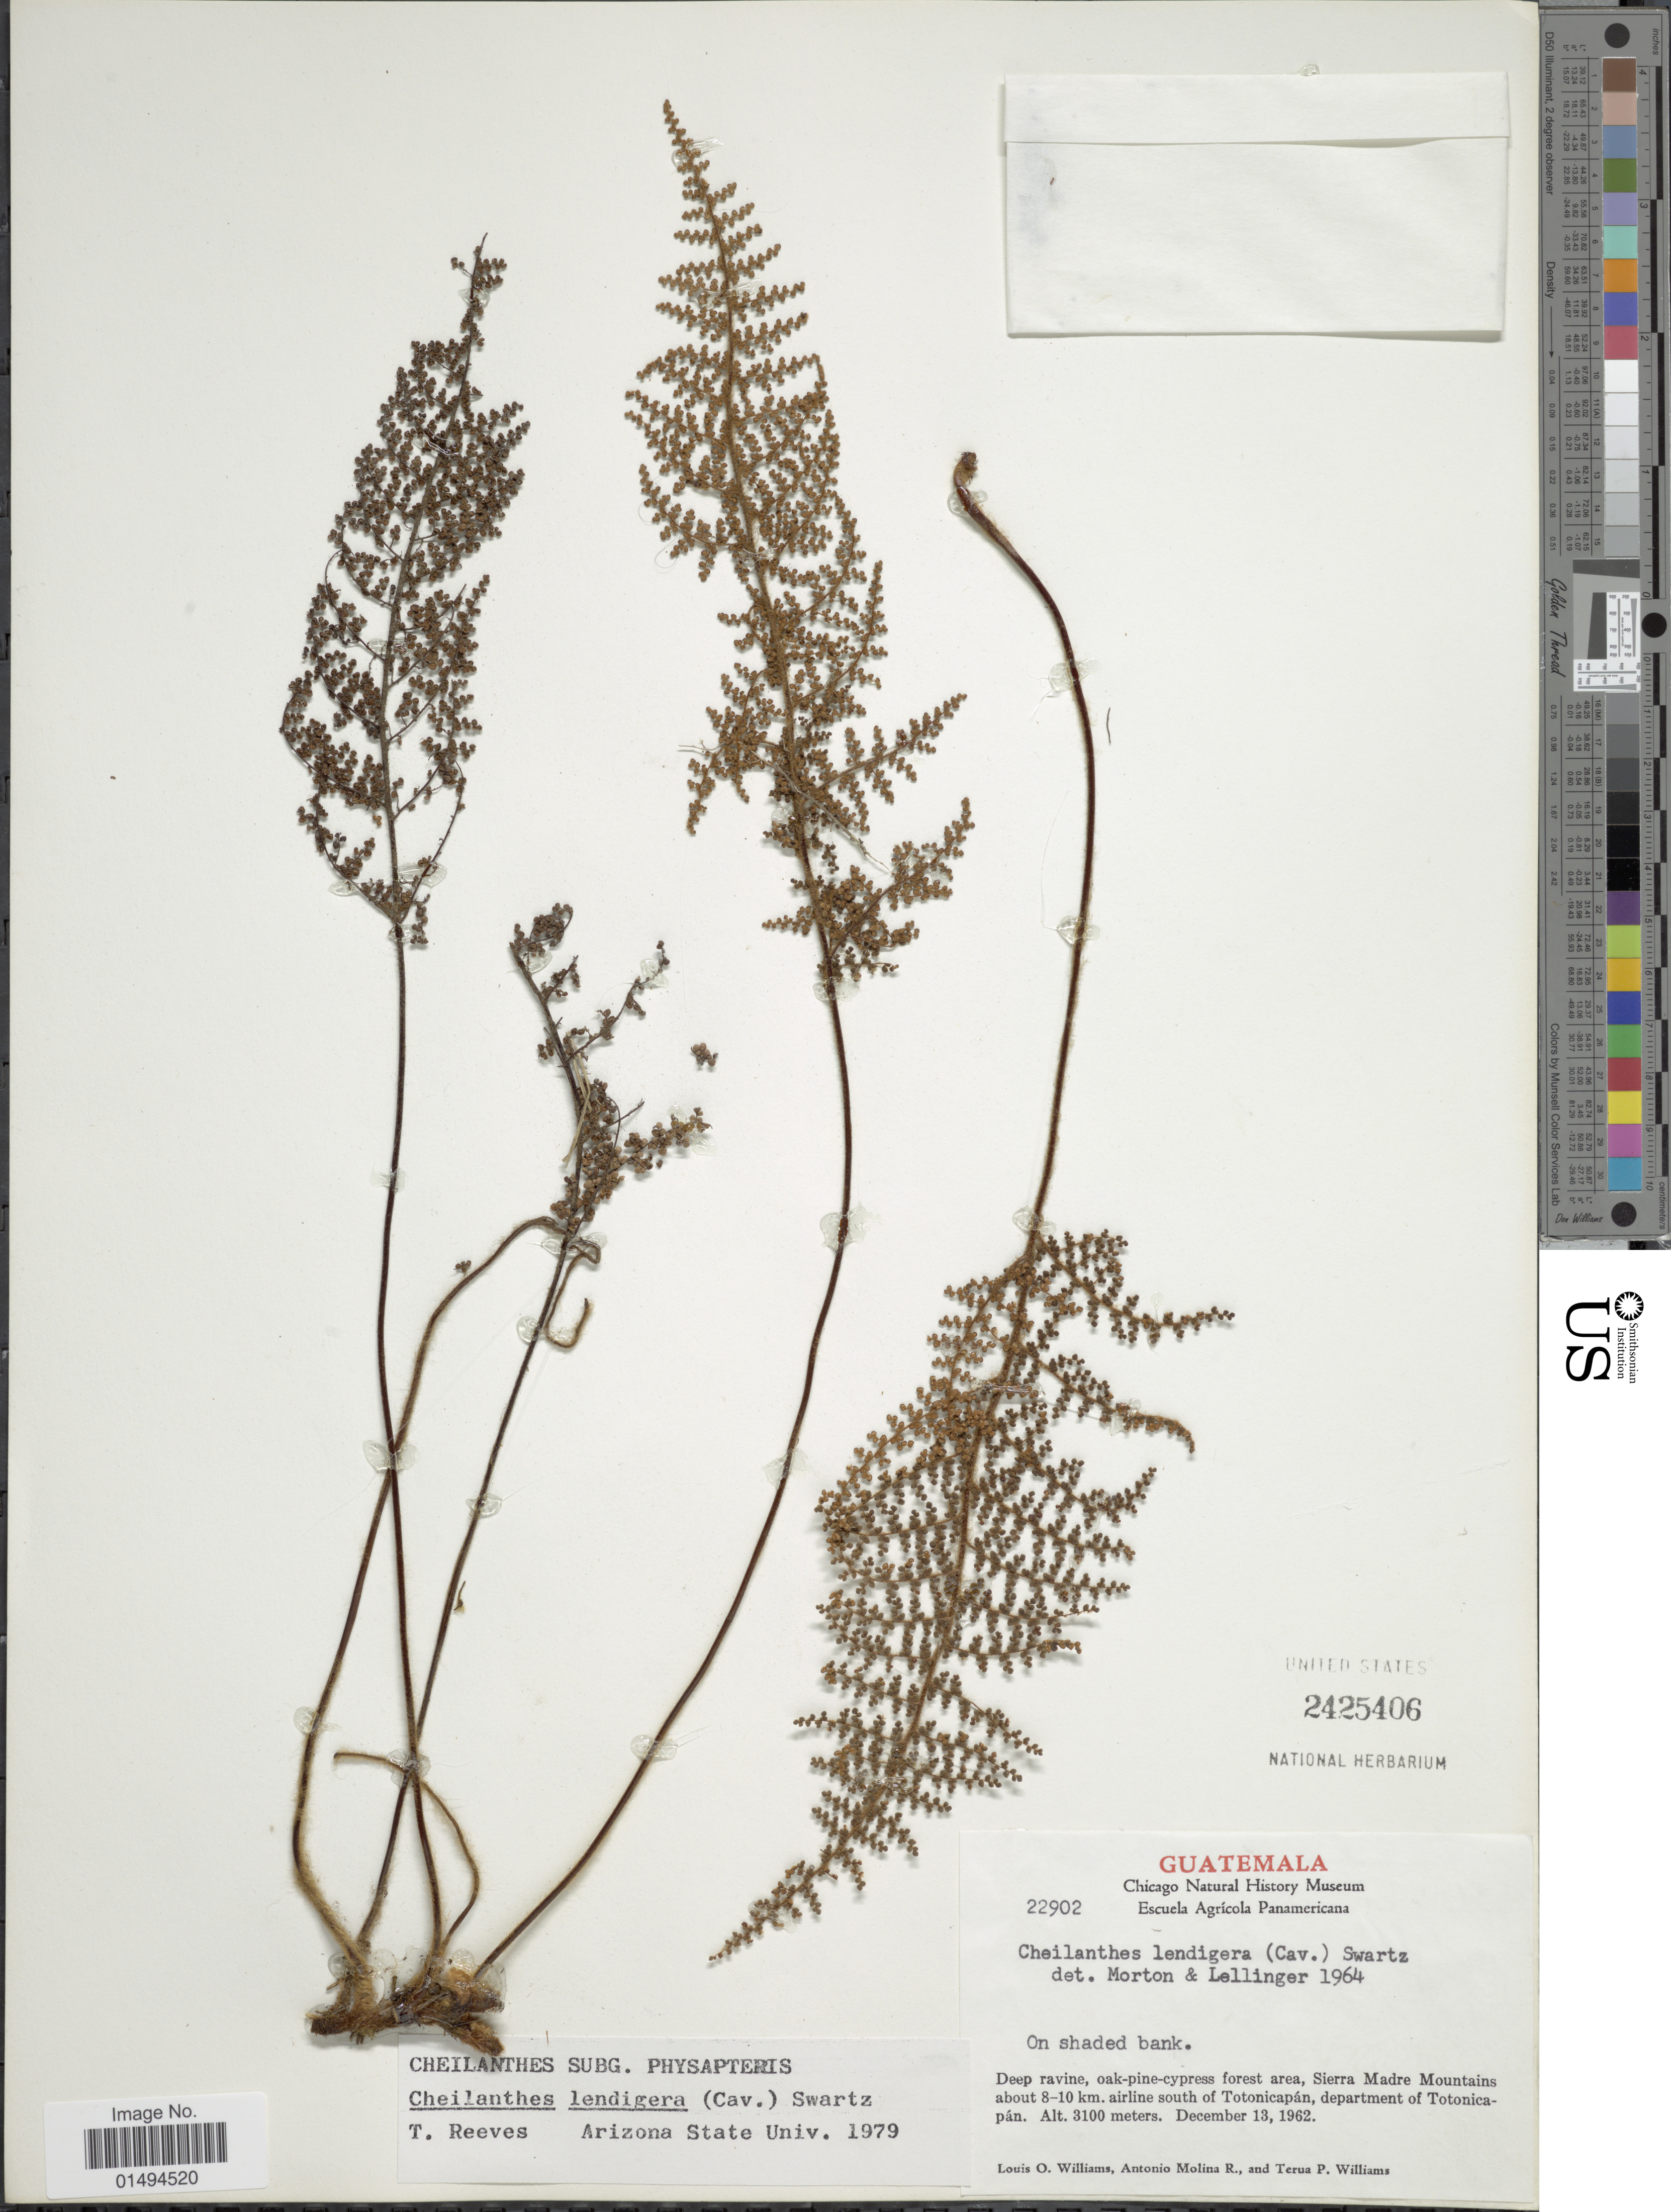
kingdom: Plantae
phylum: Tracheophyta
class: Polypodiopsida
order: Polypodiales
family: Pteridaceae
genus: Myriopteris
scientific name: Myriopteris lendigera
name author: (Cav.) J. Sm.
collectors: L. O. Williams, A. Molina R. & T. P. Williams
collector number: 22902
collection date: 1962-12-13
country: Guatemala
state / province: Totonicapan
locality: Deep ravine, oak-pine-cypress forest area, Sierra Madre Mountains about 8-10 km. airline south of Totonicapan, department of Totonicapan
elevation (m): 3100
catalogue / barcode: US 2425406